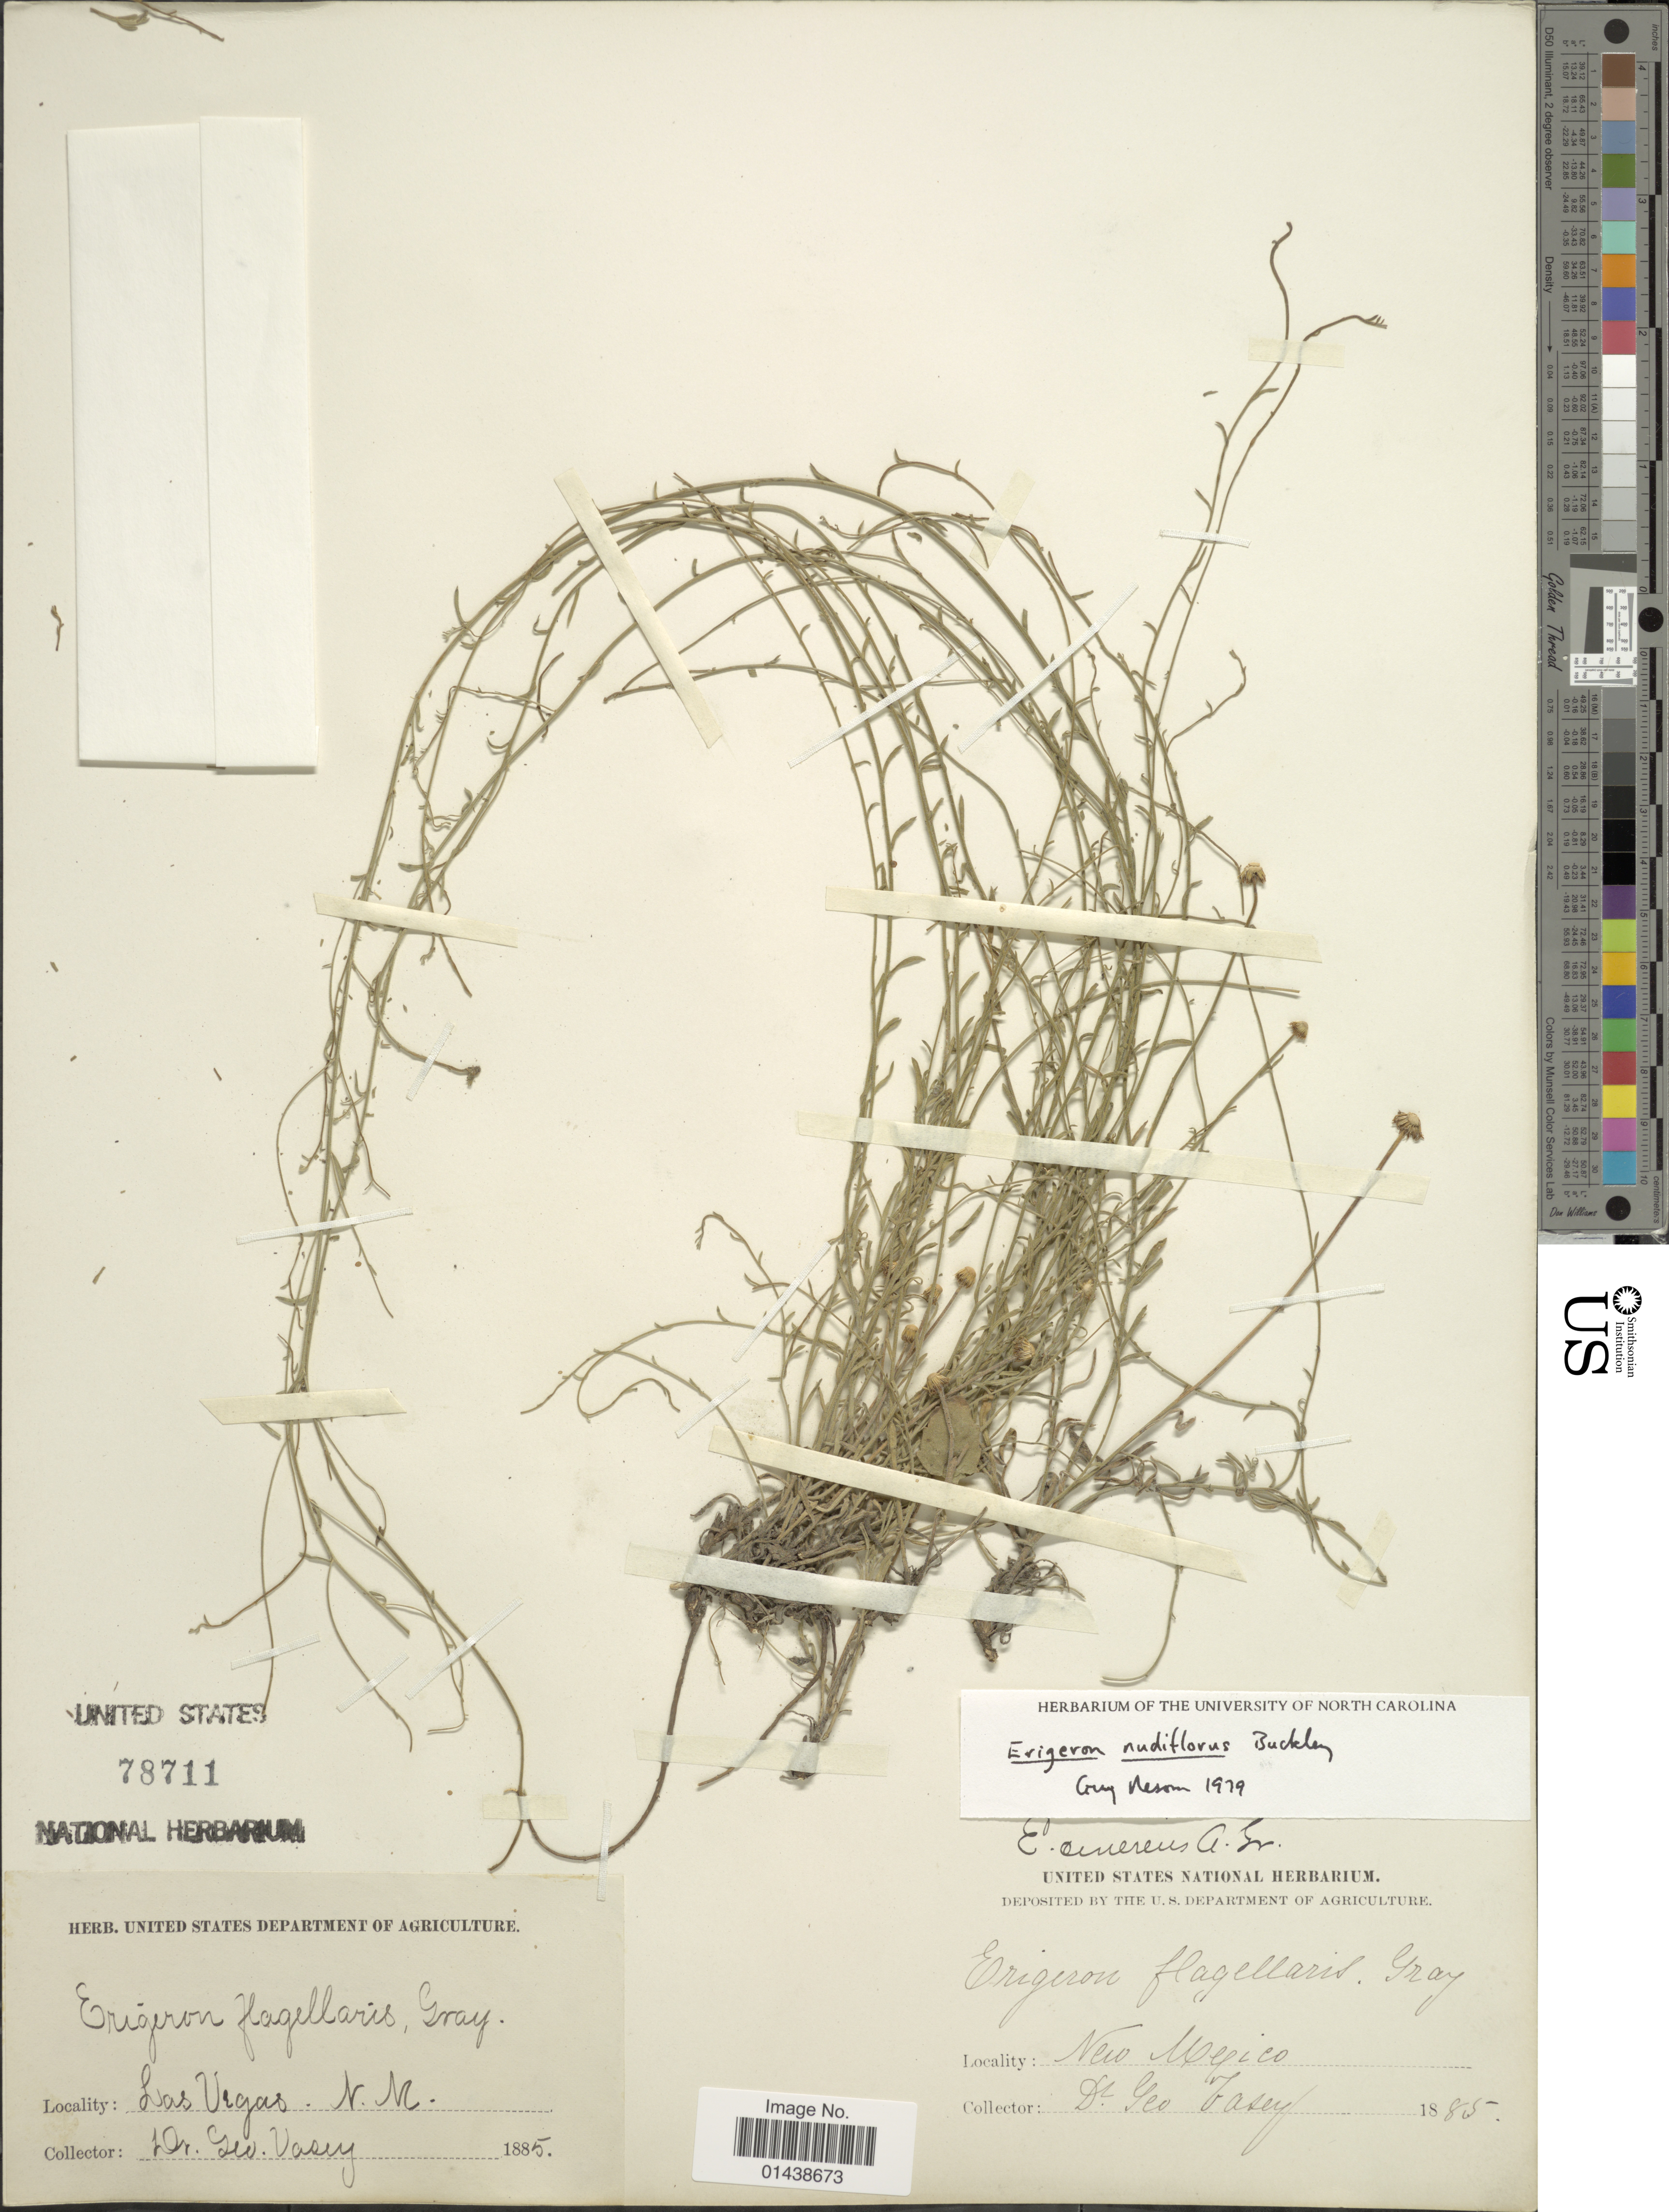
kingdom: Plantae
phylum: Tracheophyta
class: Magnoliopsida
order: Asterales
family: Asteraceae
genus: Erigeron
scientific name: Erigeron nudiflorus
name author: Buckley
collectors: G. Vasey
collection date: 1885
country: United States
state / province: New Mexico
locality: Las Vegas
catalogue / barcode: US 78711